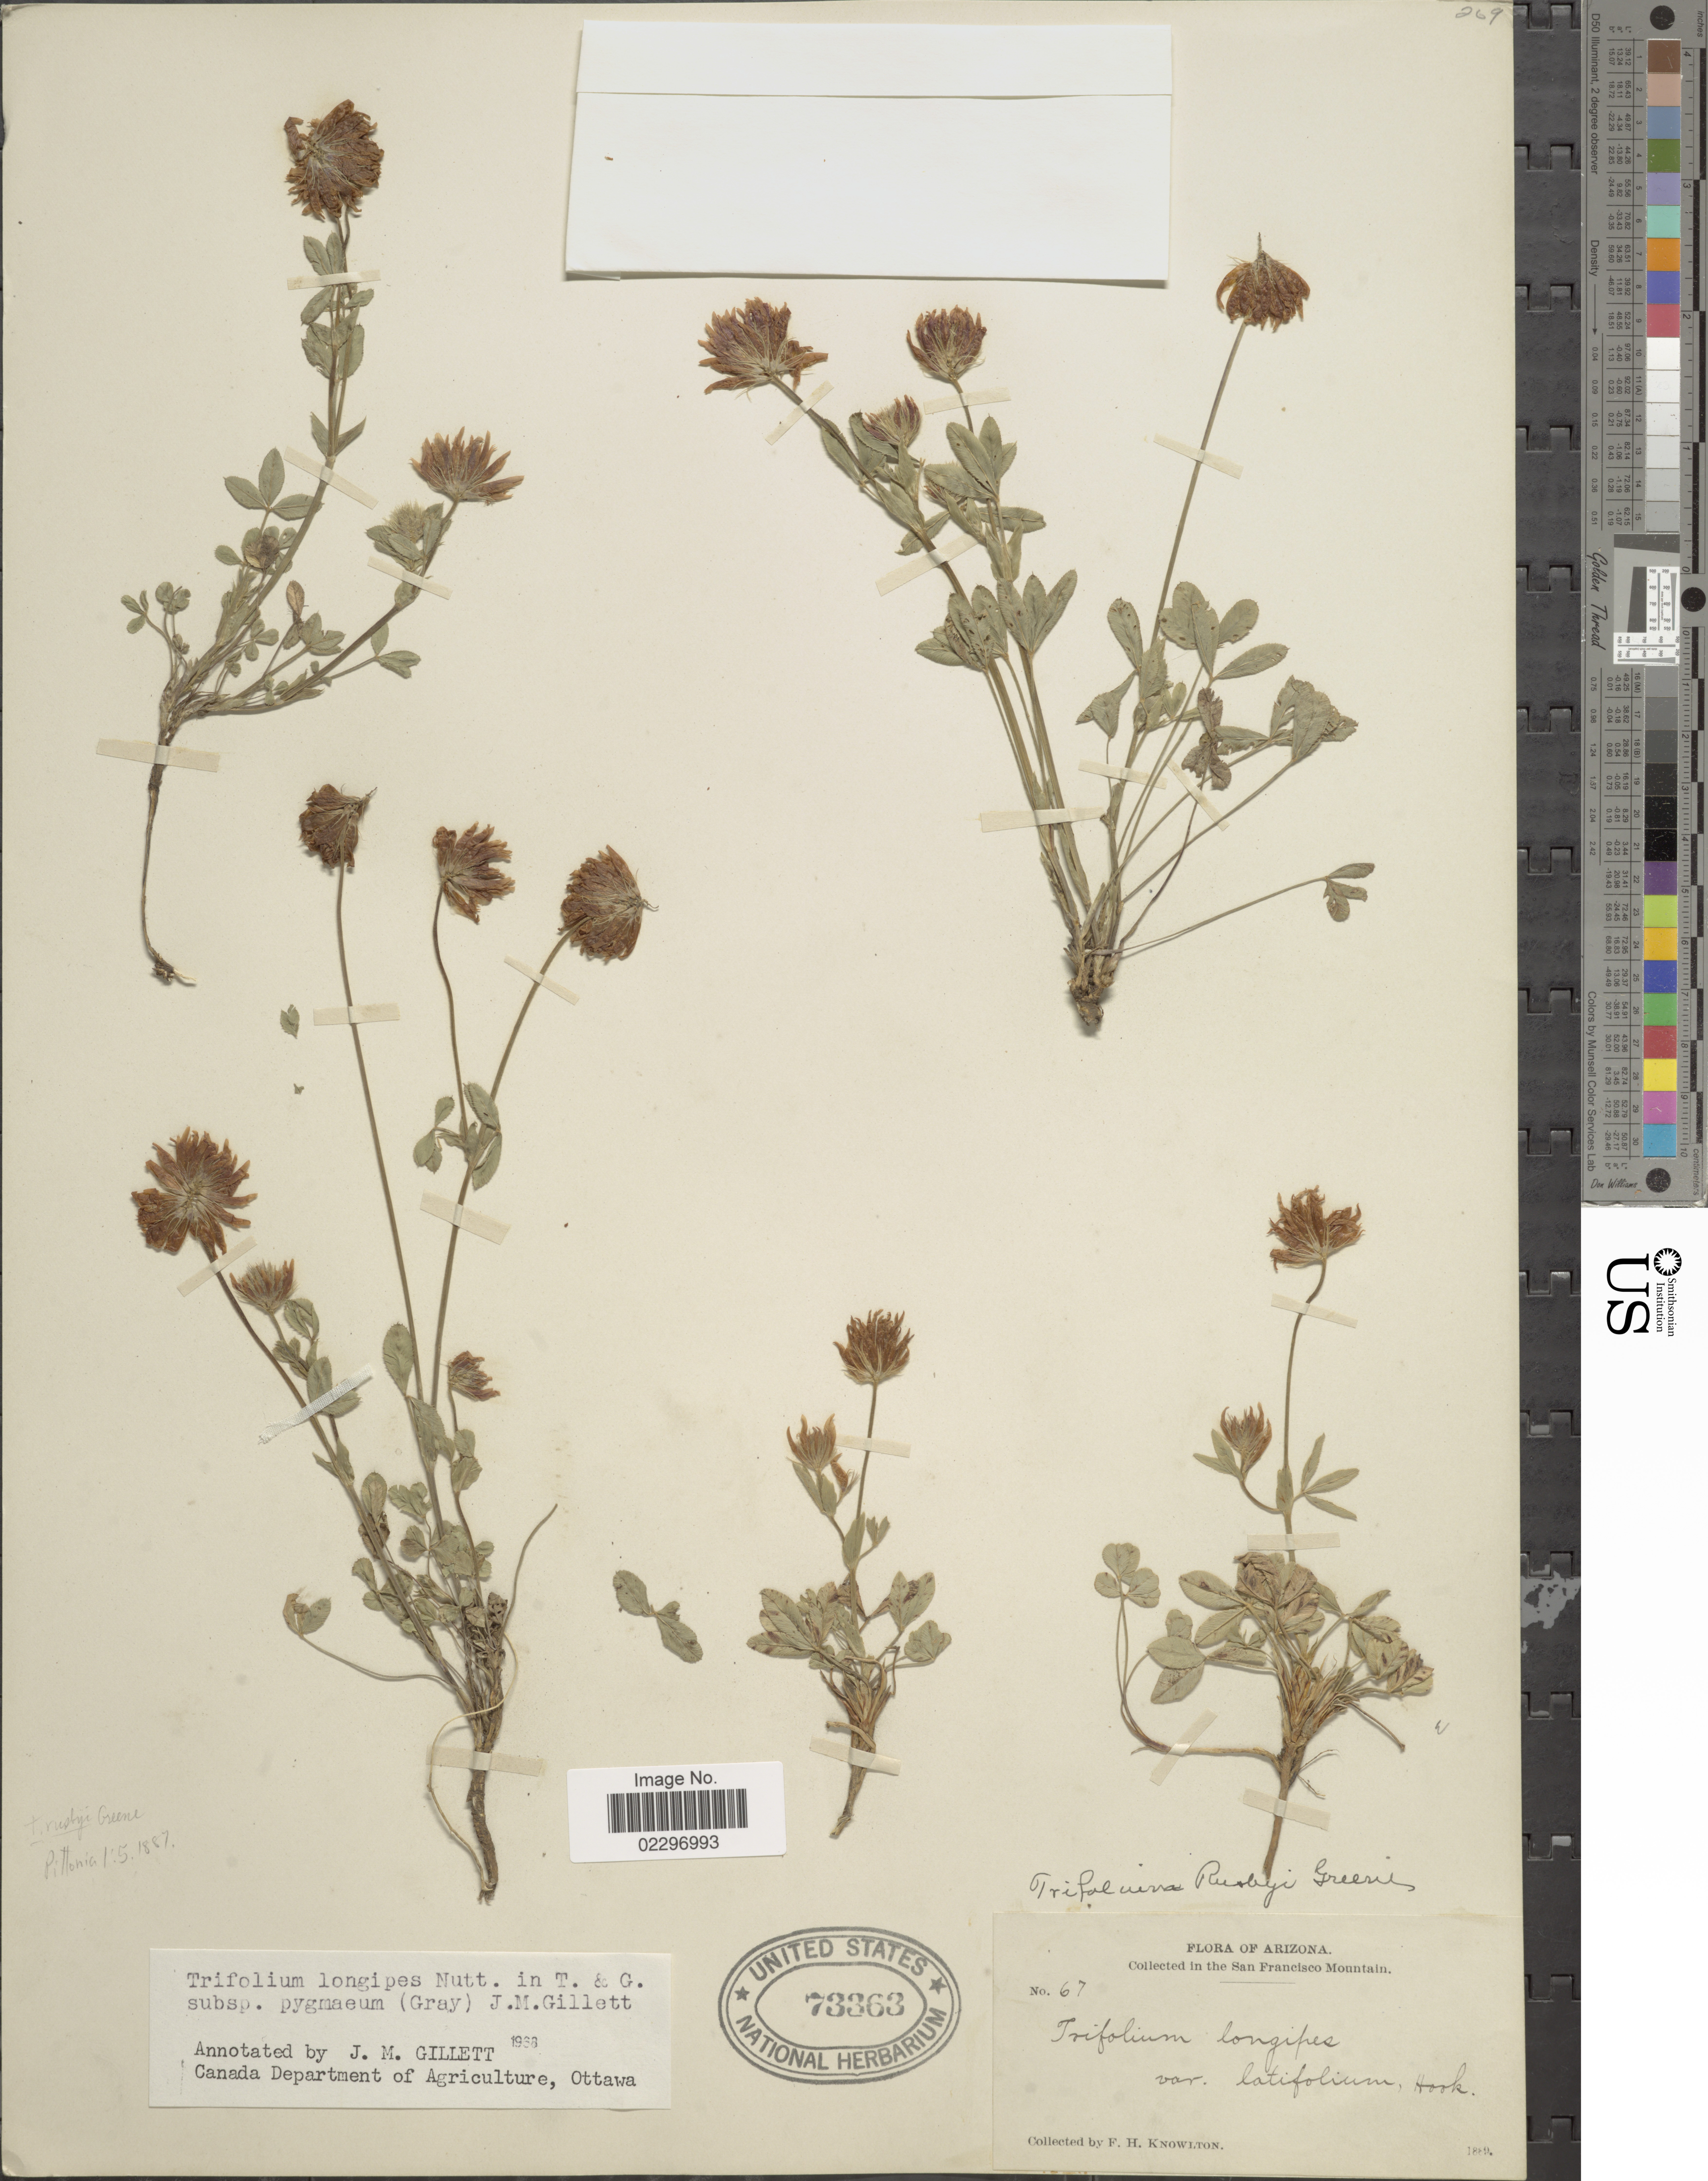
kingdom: Plantae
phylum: Tracheophyta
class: Magnoliopsida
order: Fabales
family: Fabaceae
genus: Trifolium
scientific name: Trifolium longipes var. pygmaeum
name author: A. Gray in Ives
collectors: F. H. Knowlton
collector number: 67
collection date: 1889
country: United States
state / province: Arizona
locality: In the San Frncisco Mountain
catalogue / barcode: US 73363